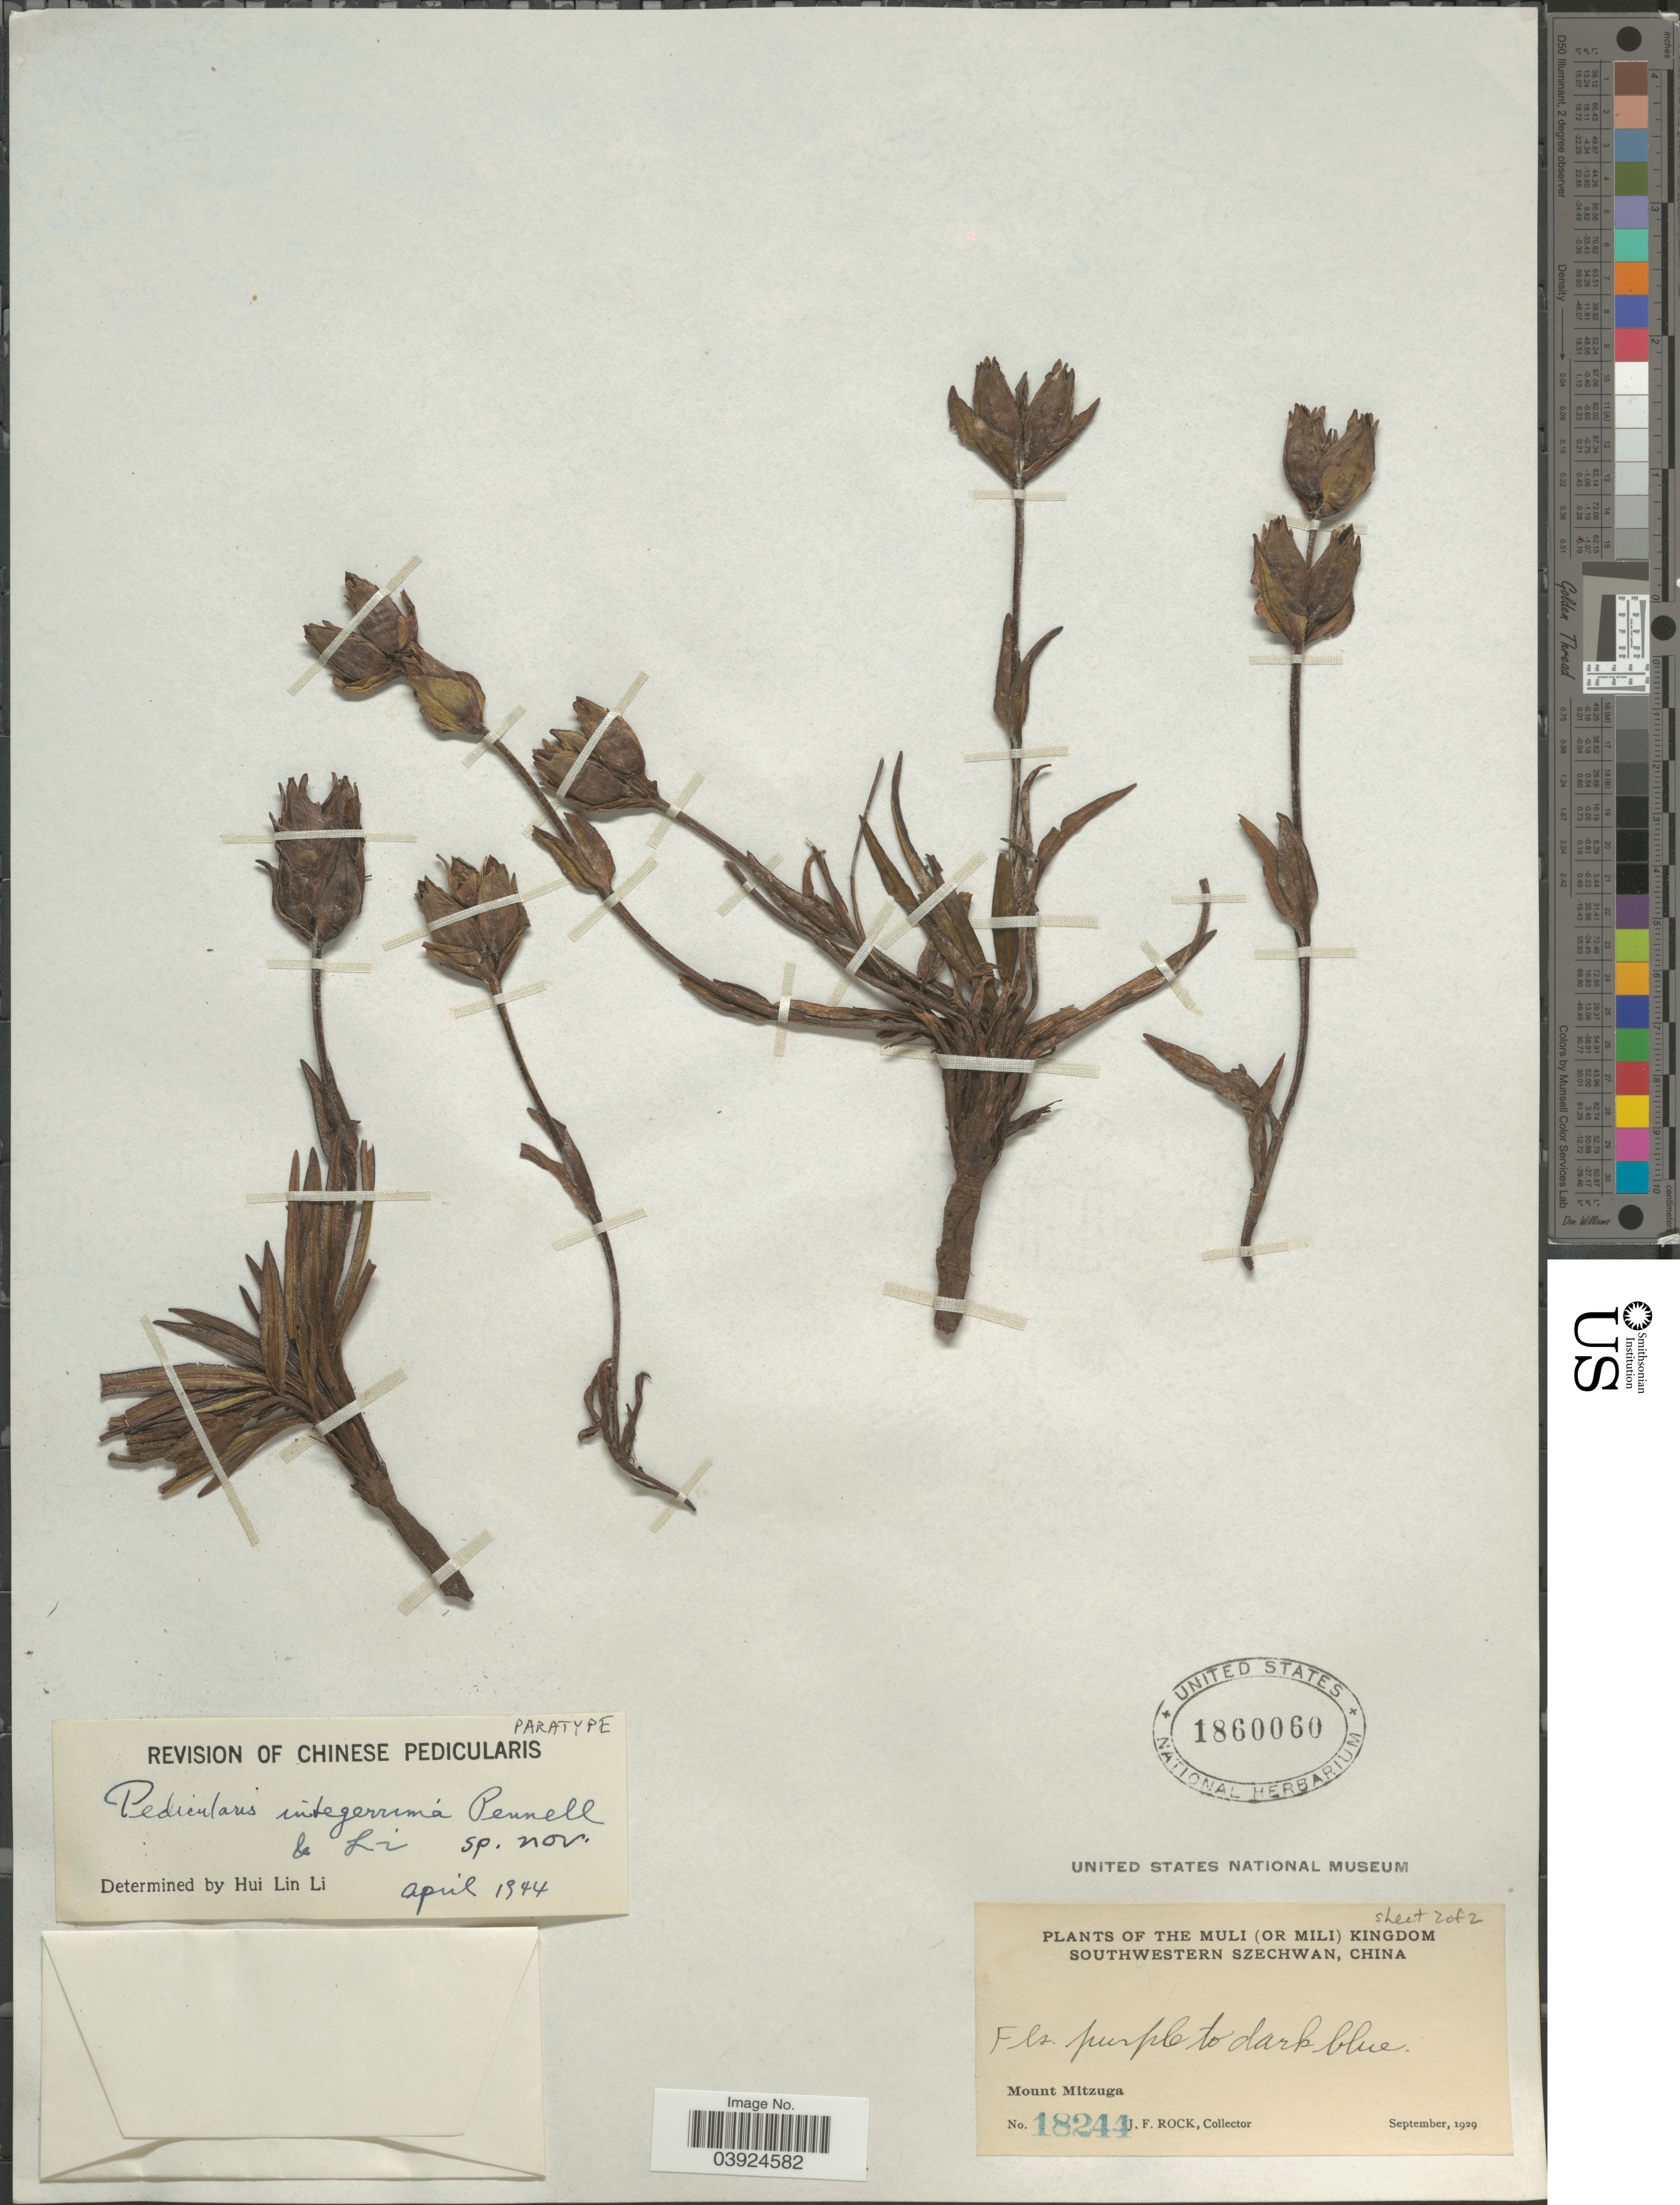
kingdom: Plantae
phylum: Tracheophyta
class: Magnoliopsida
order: Lamiales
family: Orobanchaceae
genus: Pedicularis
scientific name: Pedicularis integerrima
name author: Pennell & H.L. Li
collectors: J. Rock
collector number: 18244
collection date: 1929-09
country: China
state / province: Sichuan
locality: The Muli (or Mili) Kingdom southwestern Szechwan. Mount Mitzuga.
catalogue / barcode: US 1860060